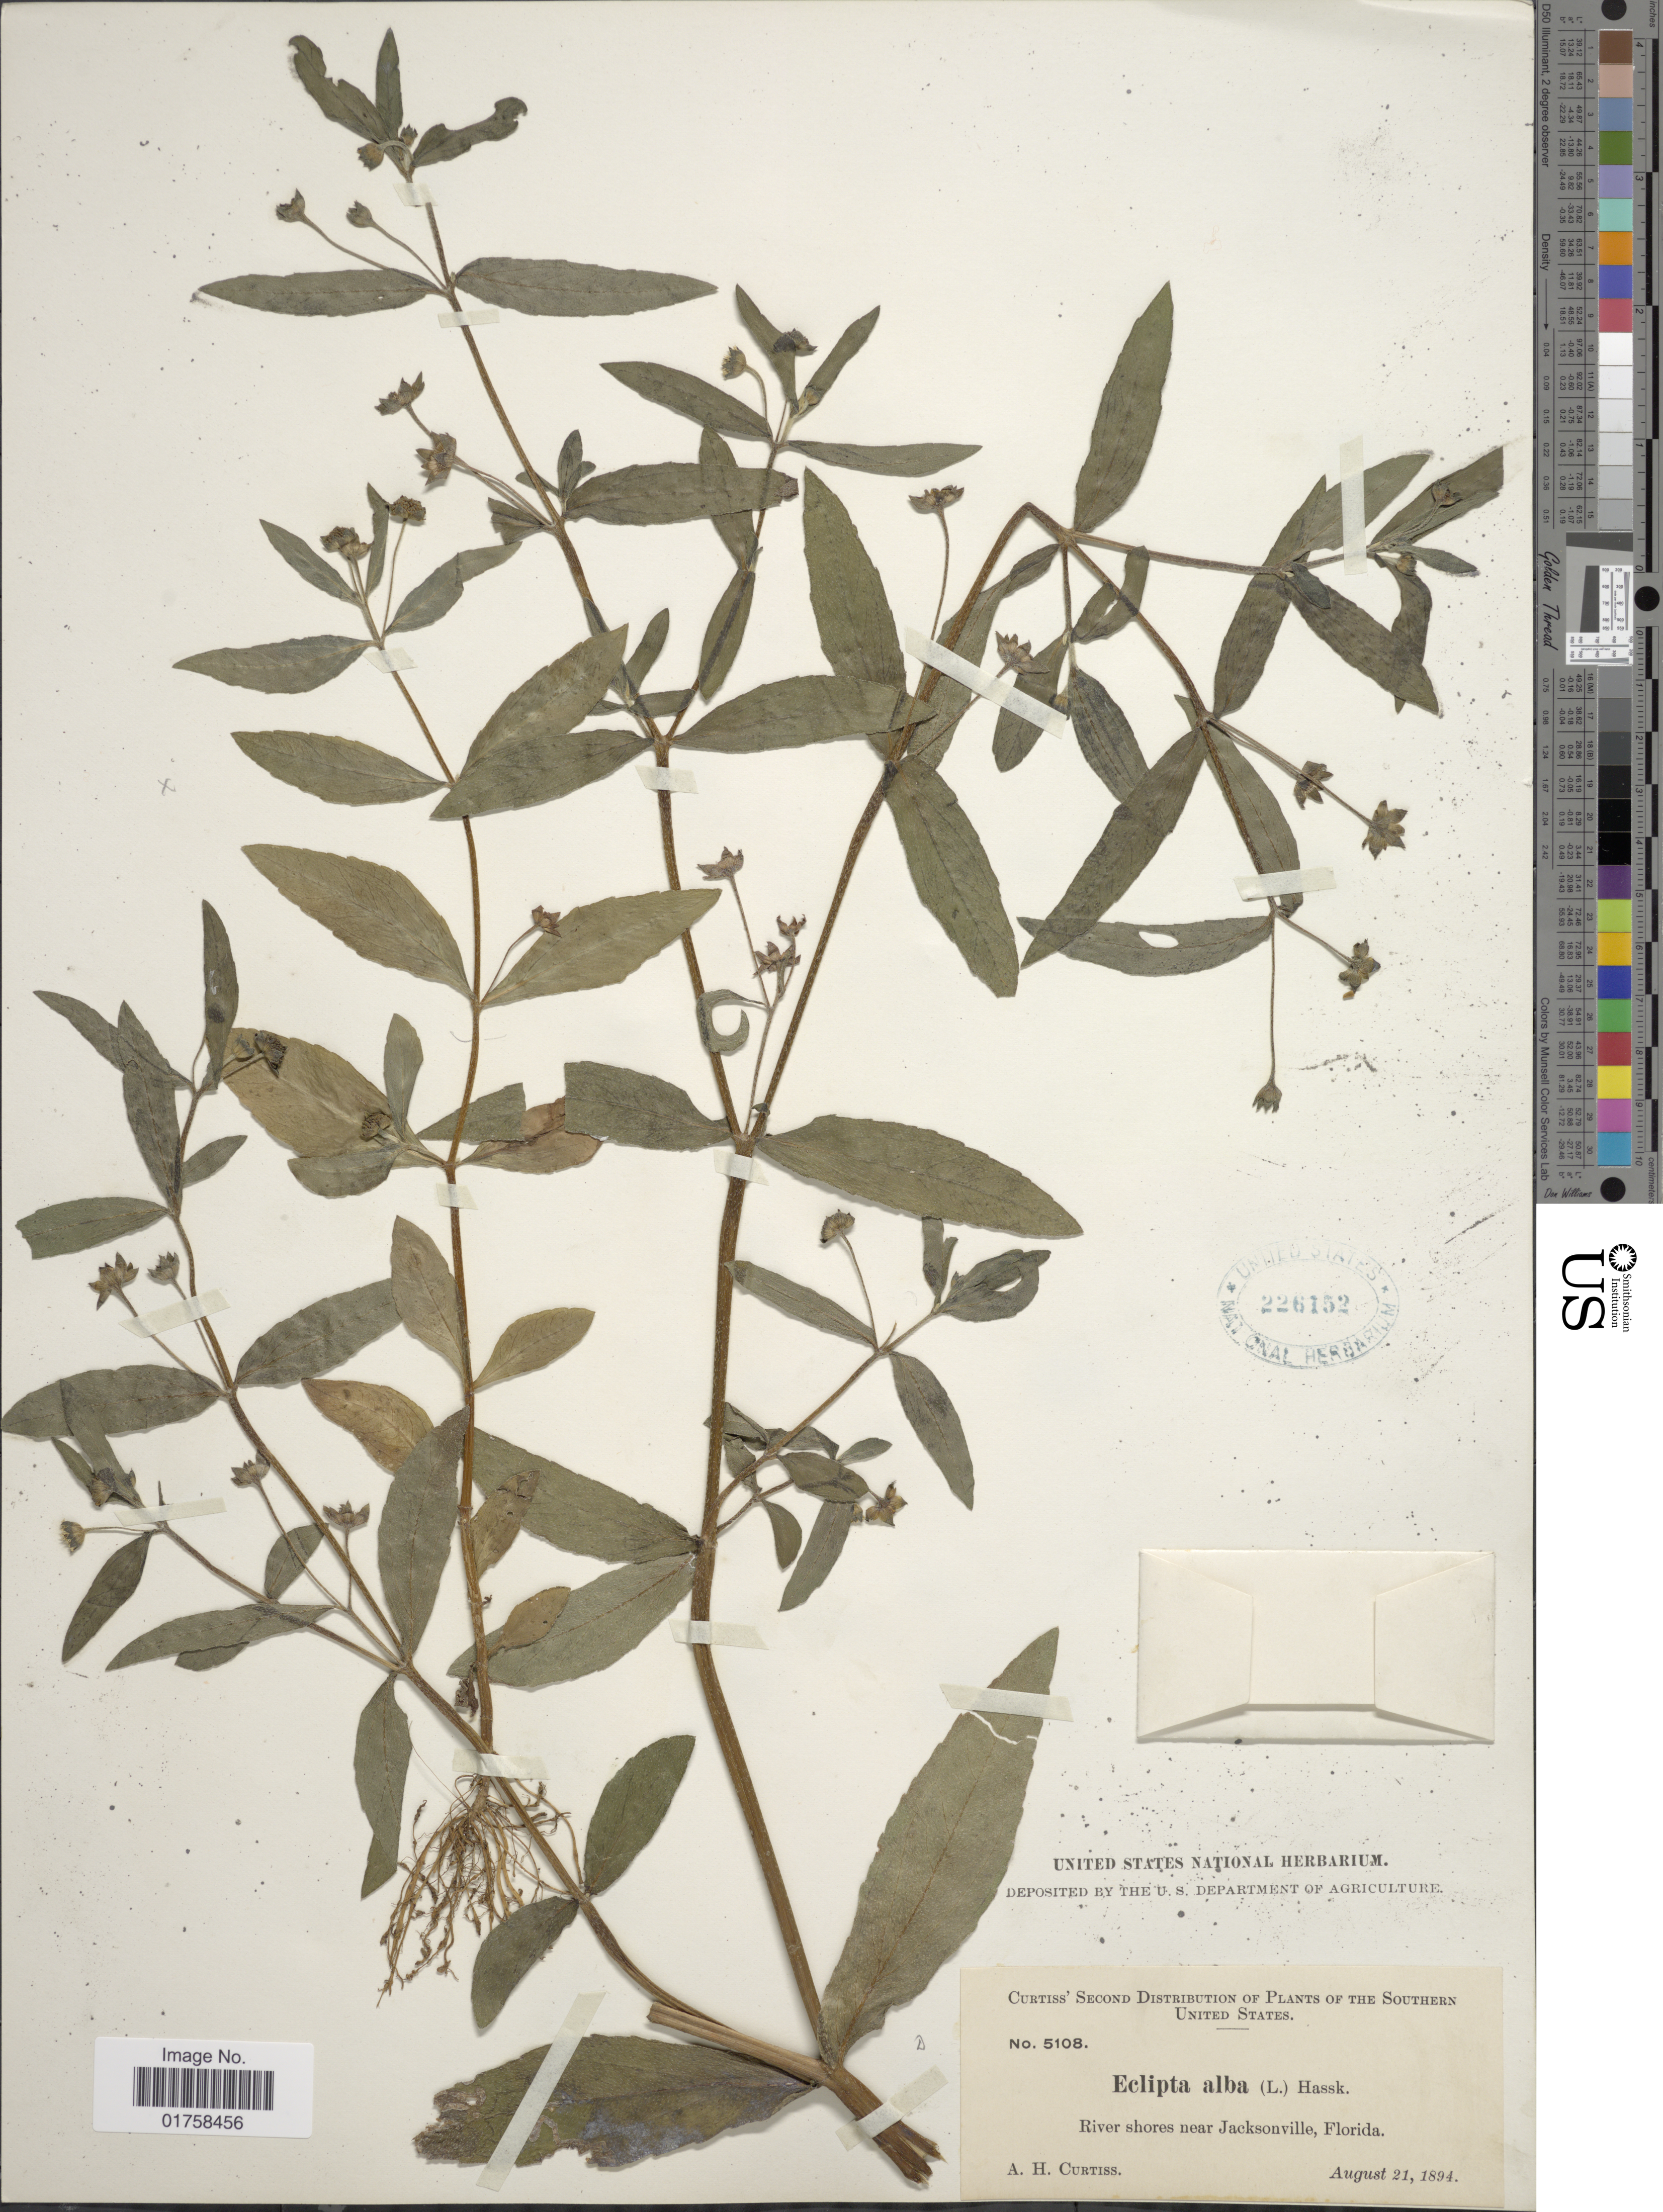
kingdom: Plantae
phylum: Tracheophyta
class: Magnoliopsida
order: Asterales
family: Asteraceae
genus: Eclipta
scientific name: Eclipta alba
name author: (L.) Hassk.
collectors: A. H. Curtiss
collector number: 5108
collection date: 1894-08-21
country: United States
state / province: Florida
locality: River shores near Jacksonville, Florida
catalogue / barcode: US 226152